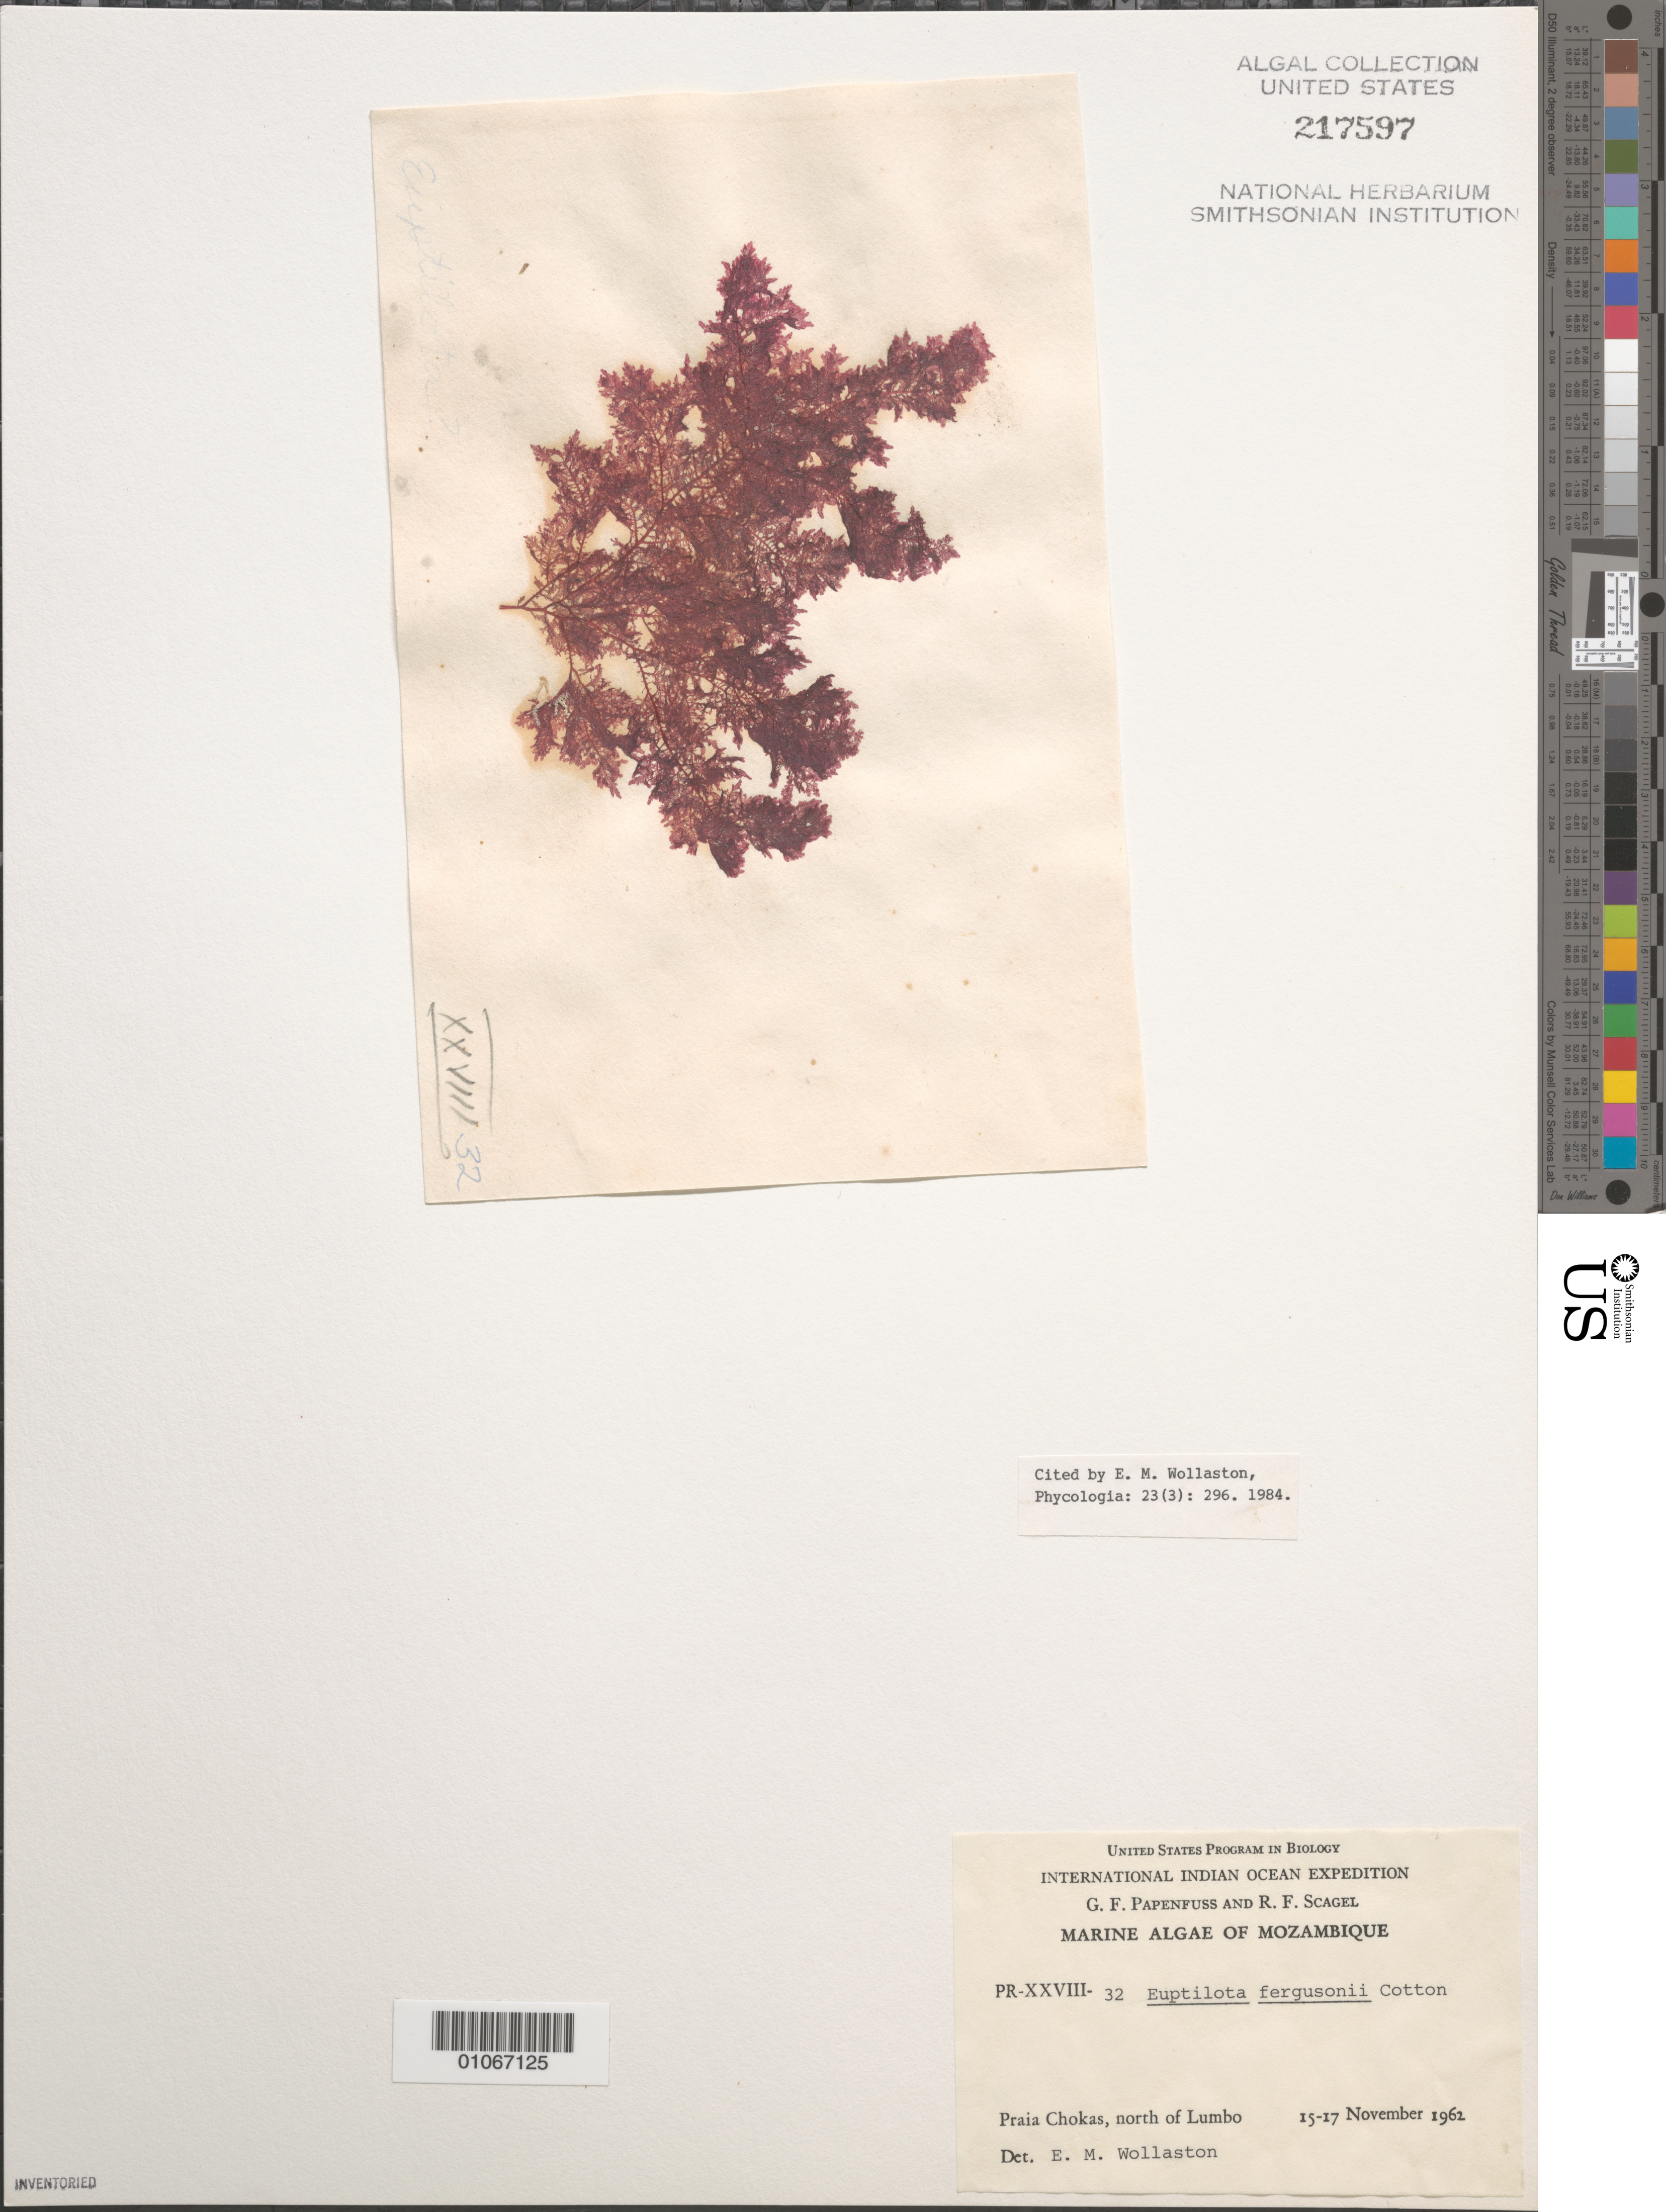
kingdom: Plantae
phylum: Rhodophyta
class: Florideophyceae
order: Ceramiales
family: Callithamniaceae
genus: Euptilota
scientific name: Euptilota fergusonii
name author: Cotton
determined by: Wollaston, E. M.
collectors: G. Papenfuss & R. F. Scagel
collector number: PR-XXVIII-32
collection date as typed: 15 Nov 1962 to 17 Nov 1962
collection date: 1962-11-15/1962-11-17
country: Mozambique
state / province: Nampula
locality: Praia Chokas, north of Lumbo, Ilha District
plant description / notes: International Indian Ocean Expedition, 1962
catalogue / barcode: US 217597